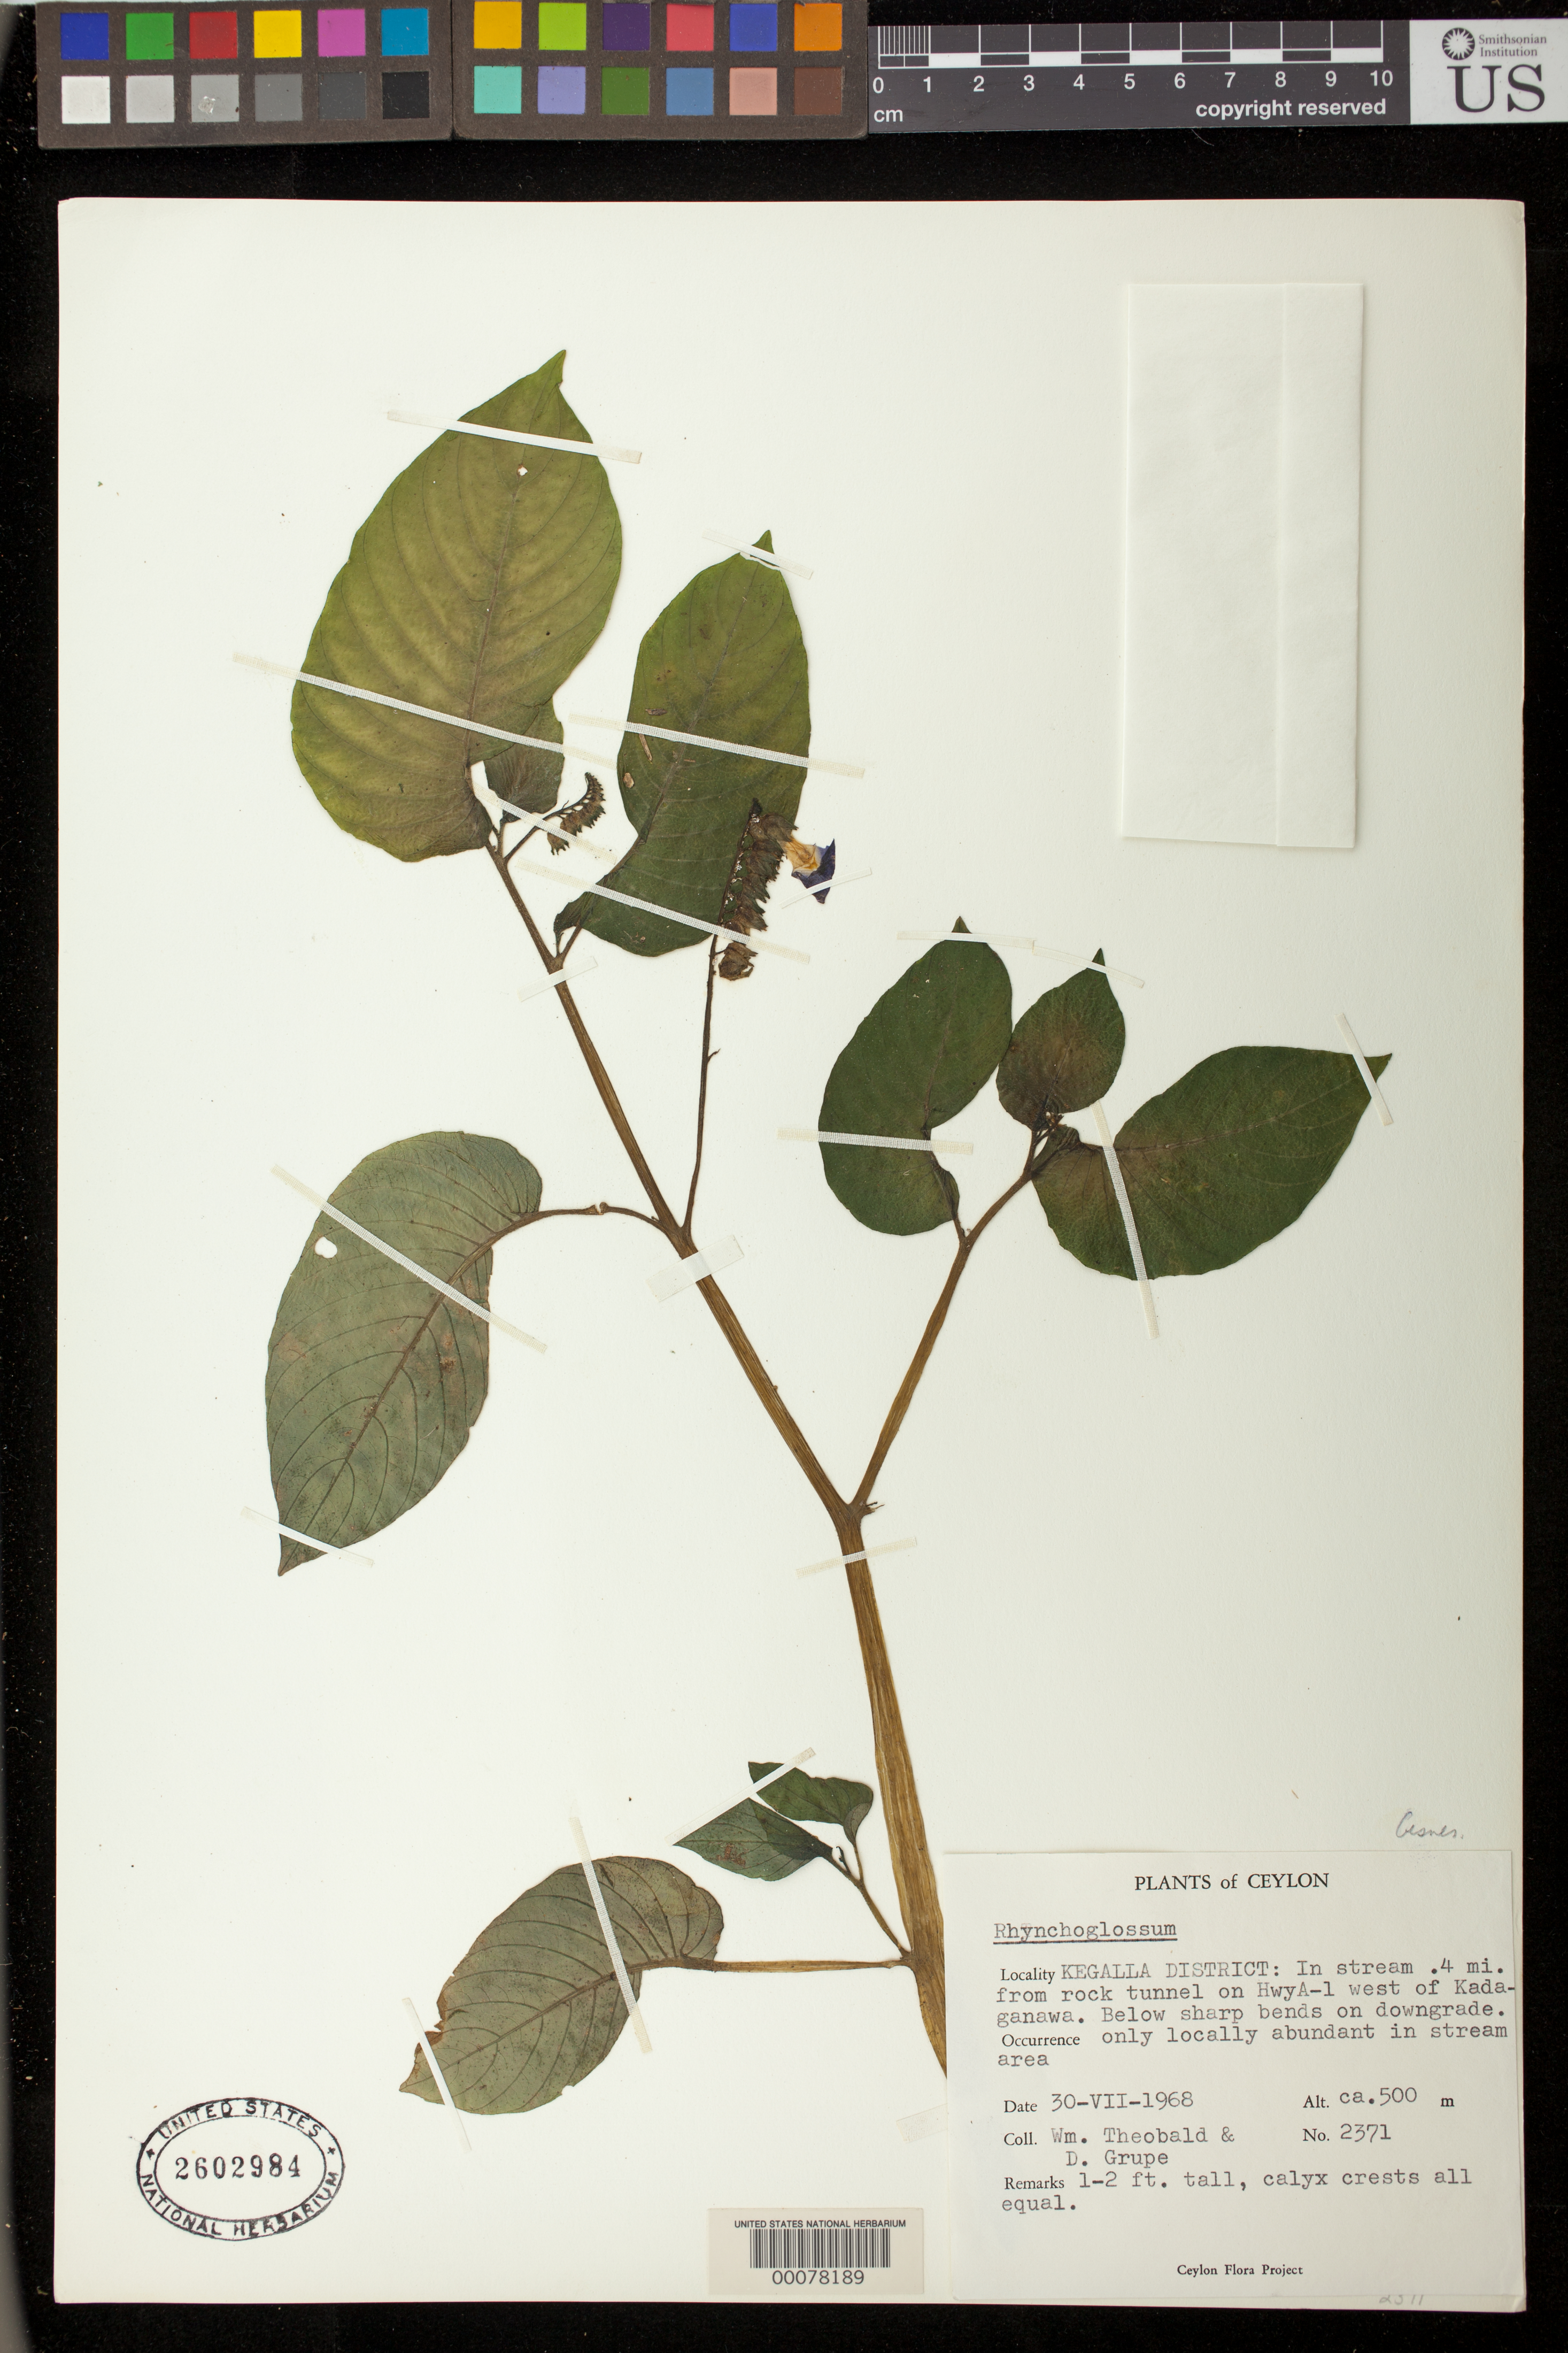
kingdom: Plantae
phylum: Tracheophyta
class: Magnoliopsida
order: Lamiales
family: Gesneriaceae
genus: Rhynchoglossum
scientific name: Rhynchoglossum notonianum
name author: (Wall.) B.L. Burtt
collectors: W. Theobald & D. Grupe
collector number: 2371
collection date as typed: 30 Jul 1968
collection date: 1968-07-30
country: Sri Lanka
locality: Kegalla dist, in stream 0.4 mi from rock tunnel on hwy a-1 west of kadaganawa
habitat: Below sharp bends on downgrade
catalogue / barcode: US 2602984